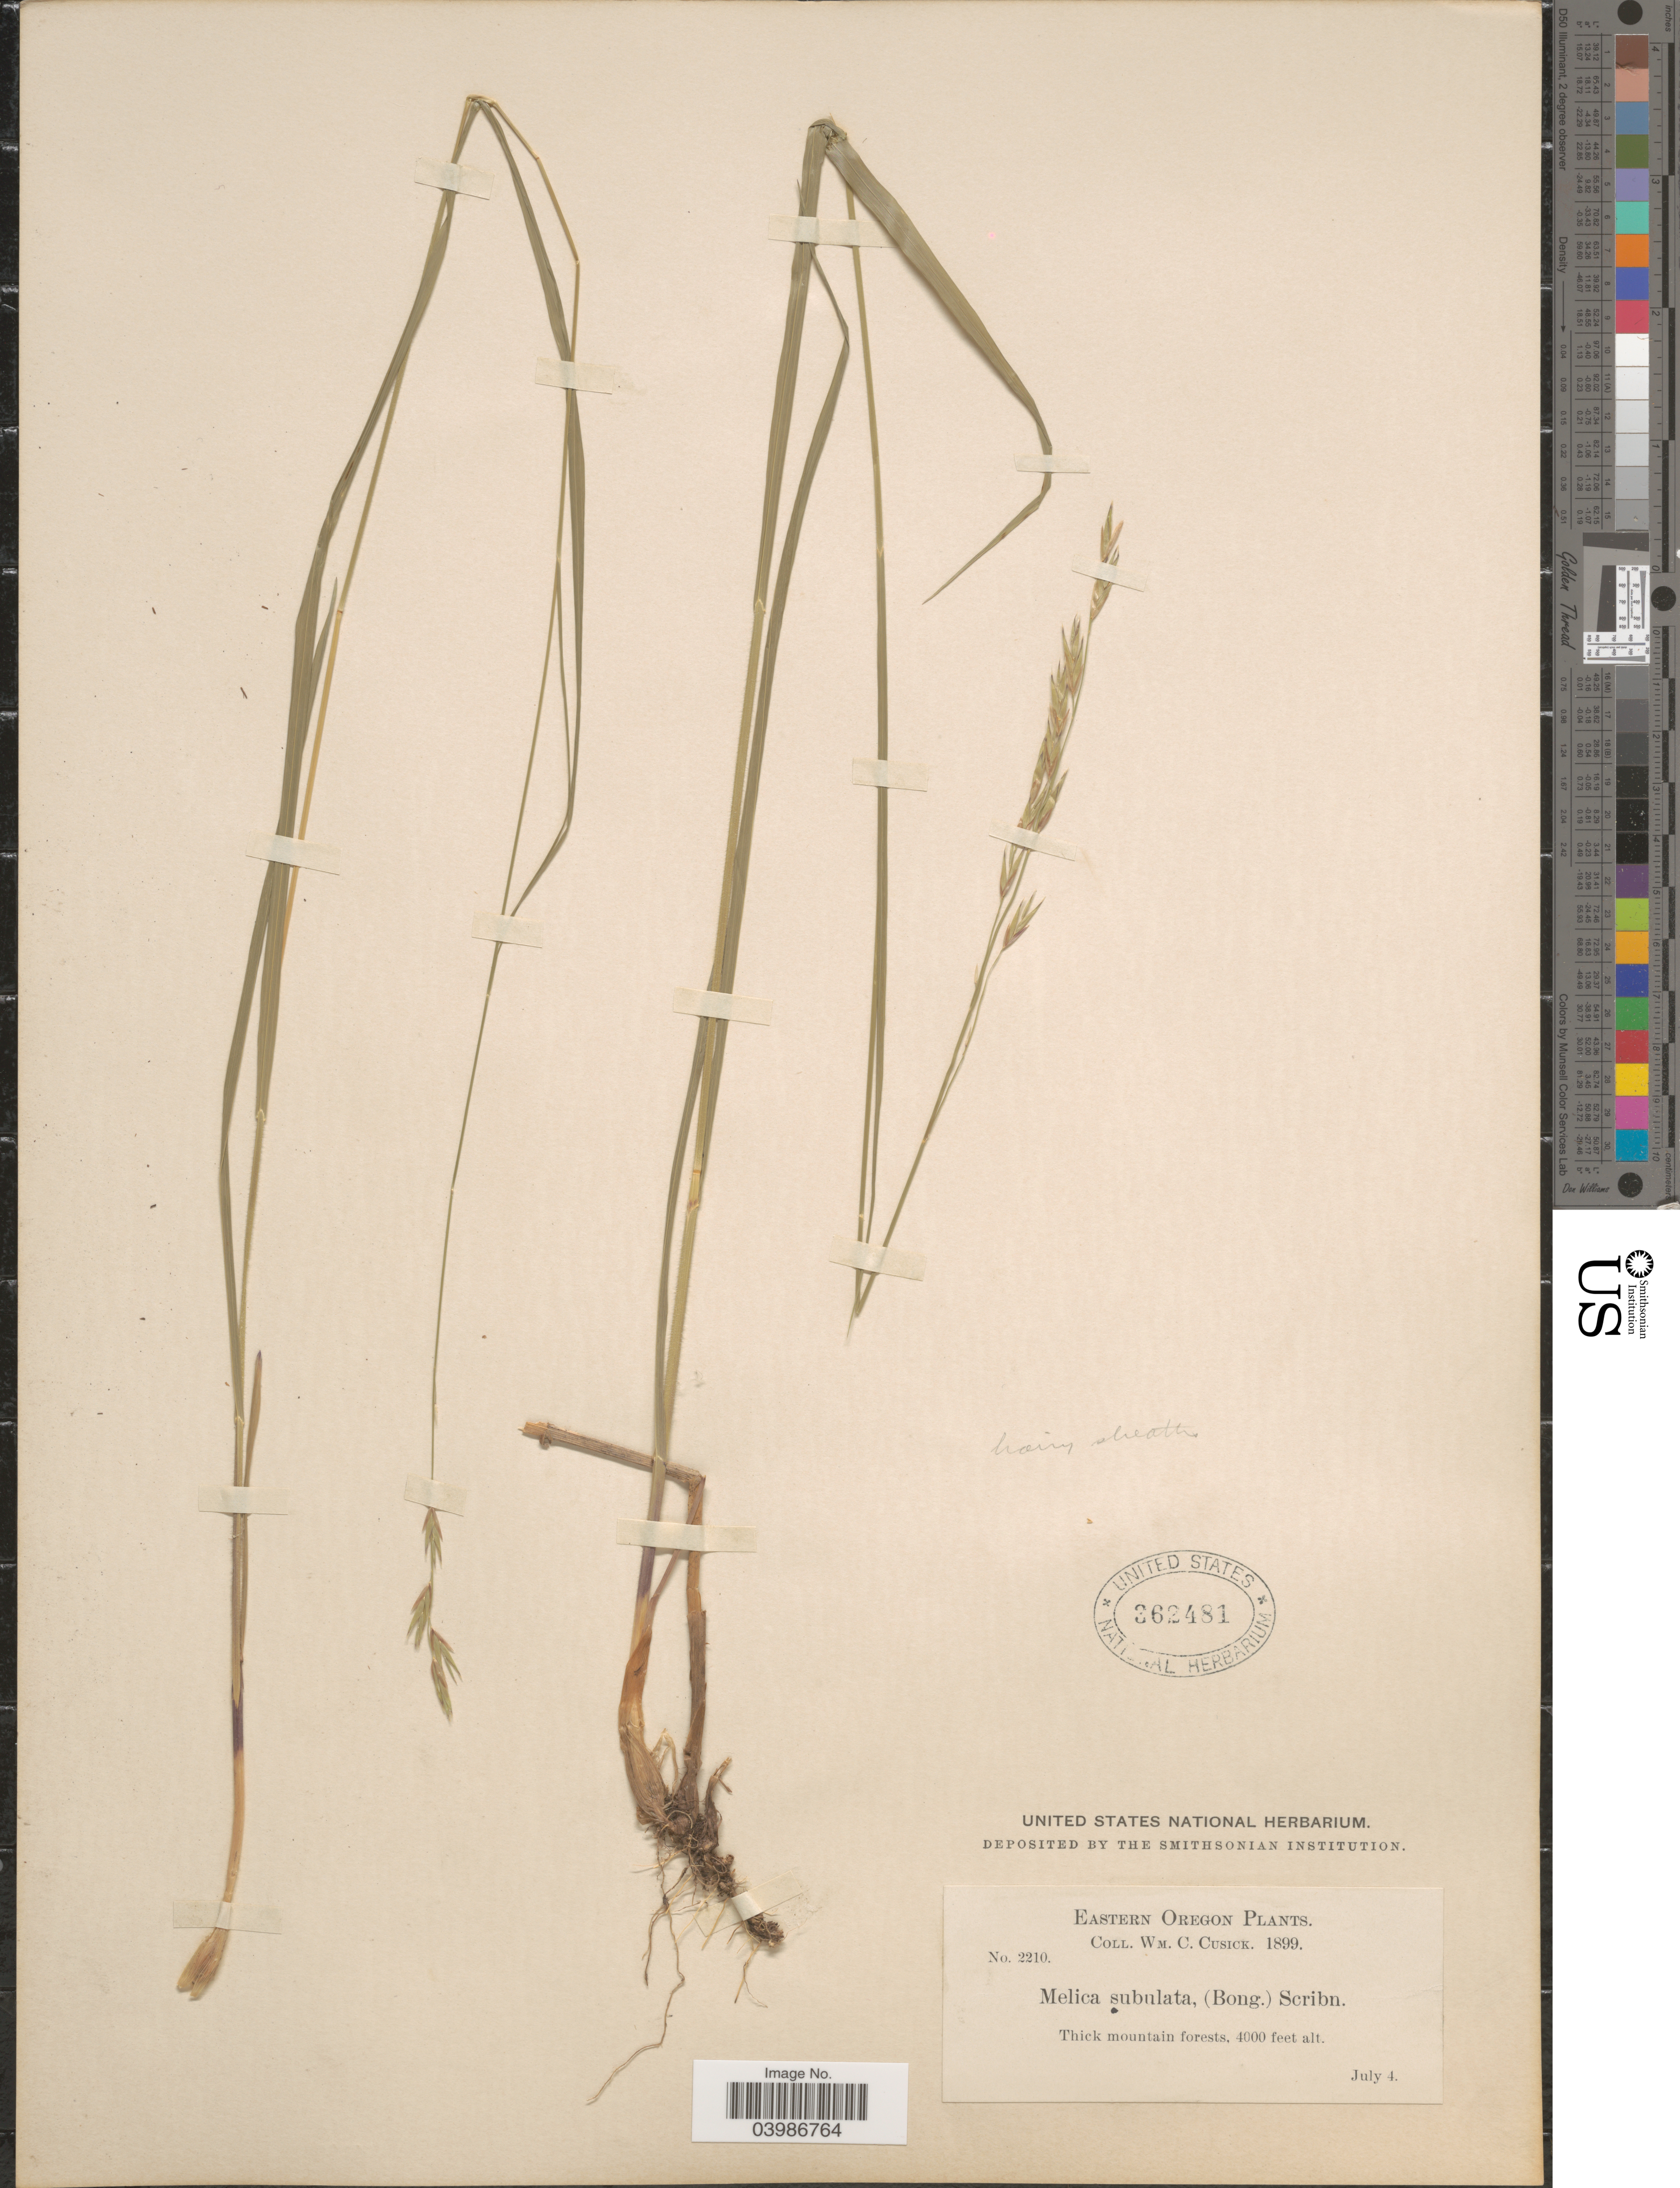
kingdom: Plantae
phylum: Tracheophyta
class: Liliopsida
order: Poales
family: Poaceae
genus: Melica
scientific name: Melica subulata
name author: (Griseb.) Scribn.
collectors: W. C. Cusick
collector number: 2210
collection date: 1899-07-04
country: United States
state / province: Oregon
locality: Eastern Oregon.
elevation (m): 1219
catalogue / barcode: US 362481